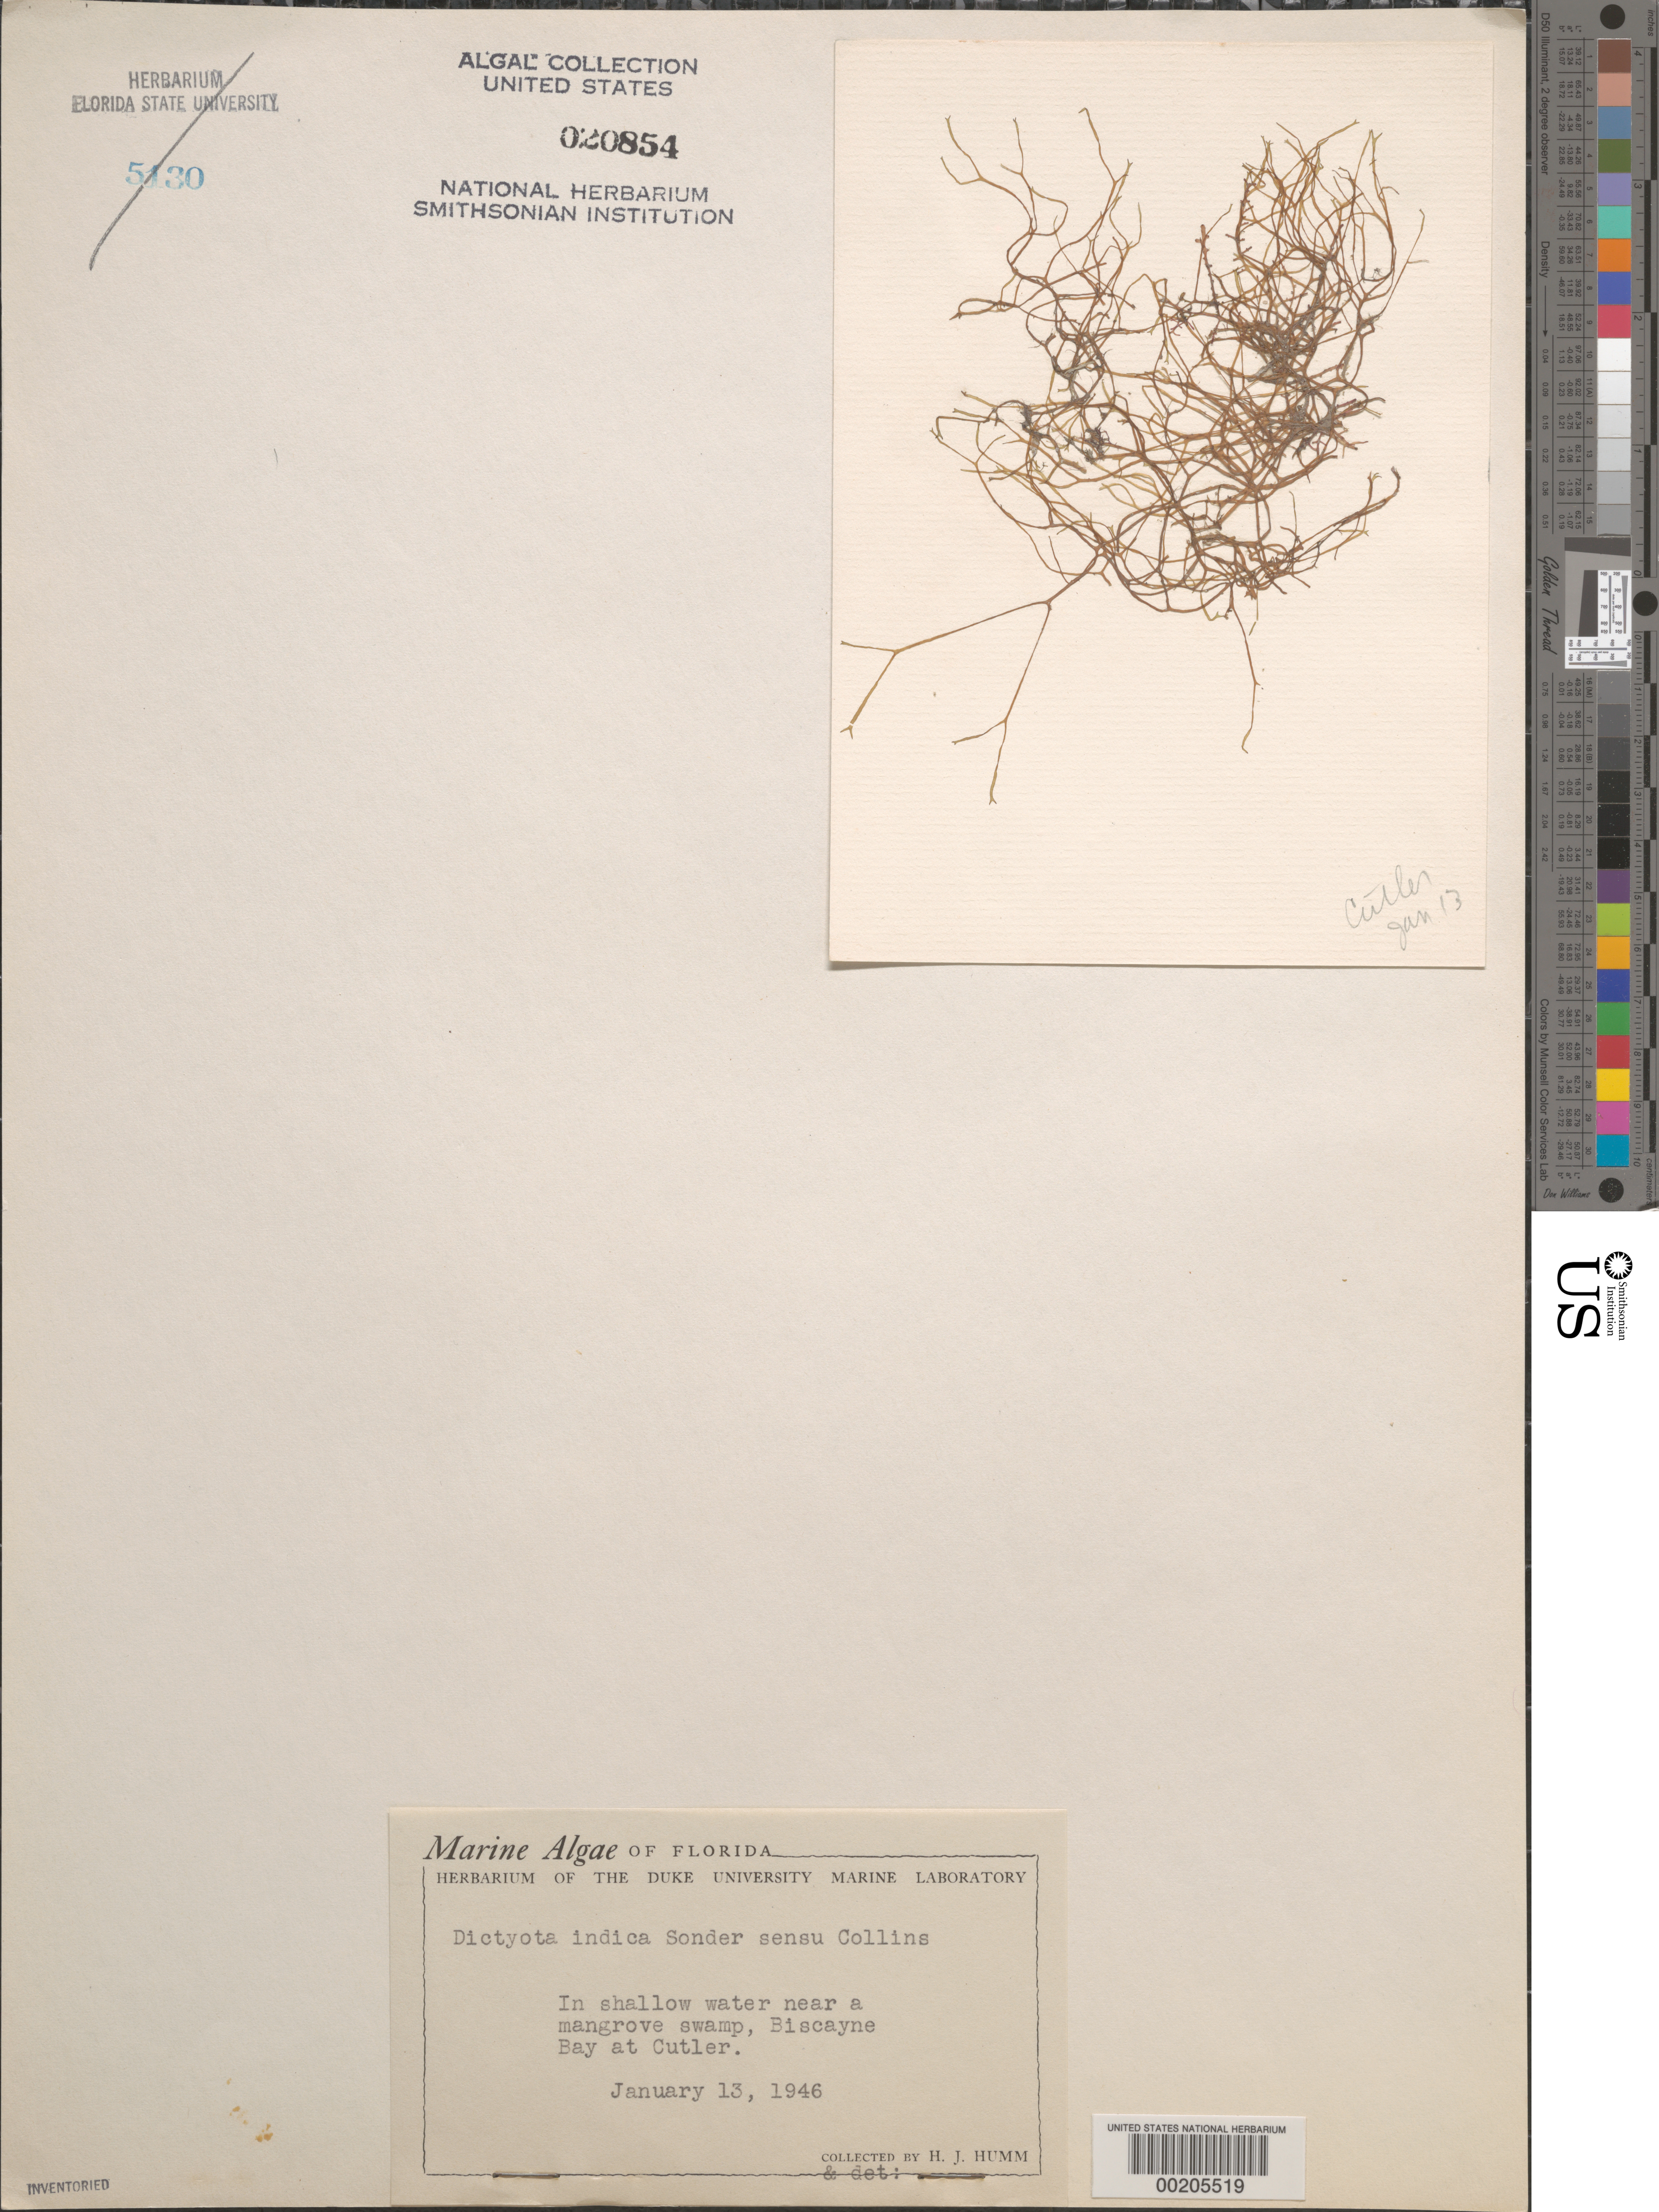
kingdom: Chromista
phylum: Ochrophyta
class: Phaeophyceae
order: Dictyotales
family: Dictyotaceae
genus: Dictyota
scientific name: Dictyota indica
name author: Anand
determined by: Humm, Harold J.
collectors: H. J. Humm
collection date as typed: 13 January 1946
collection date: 1946-01-13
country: United States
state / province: Florida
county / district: Miami-Dade County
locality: Biscayne Bay, Cutler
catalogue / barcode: US 20854